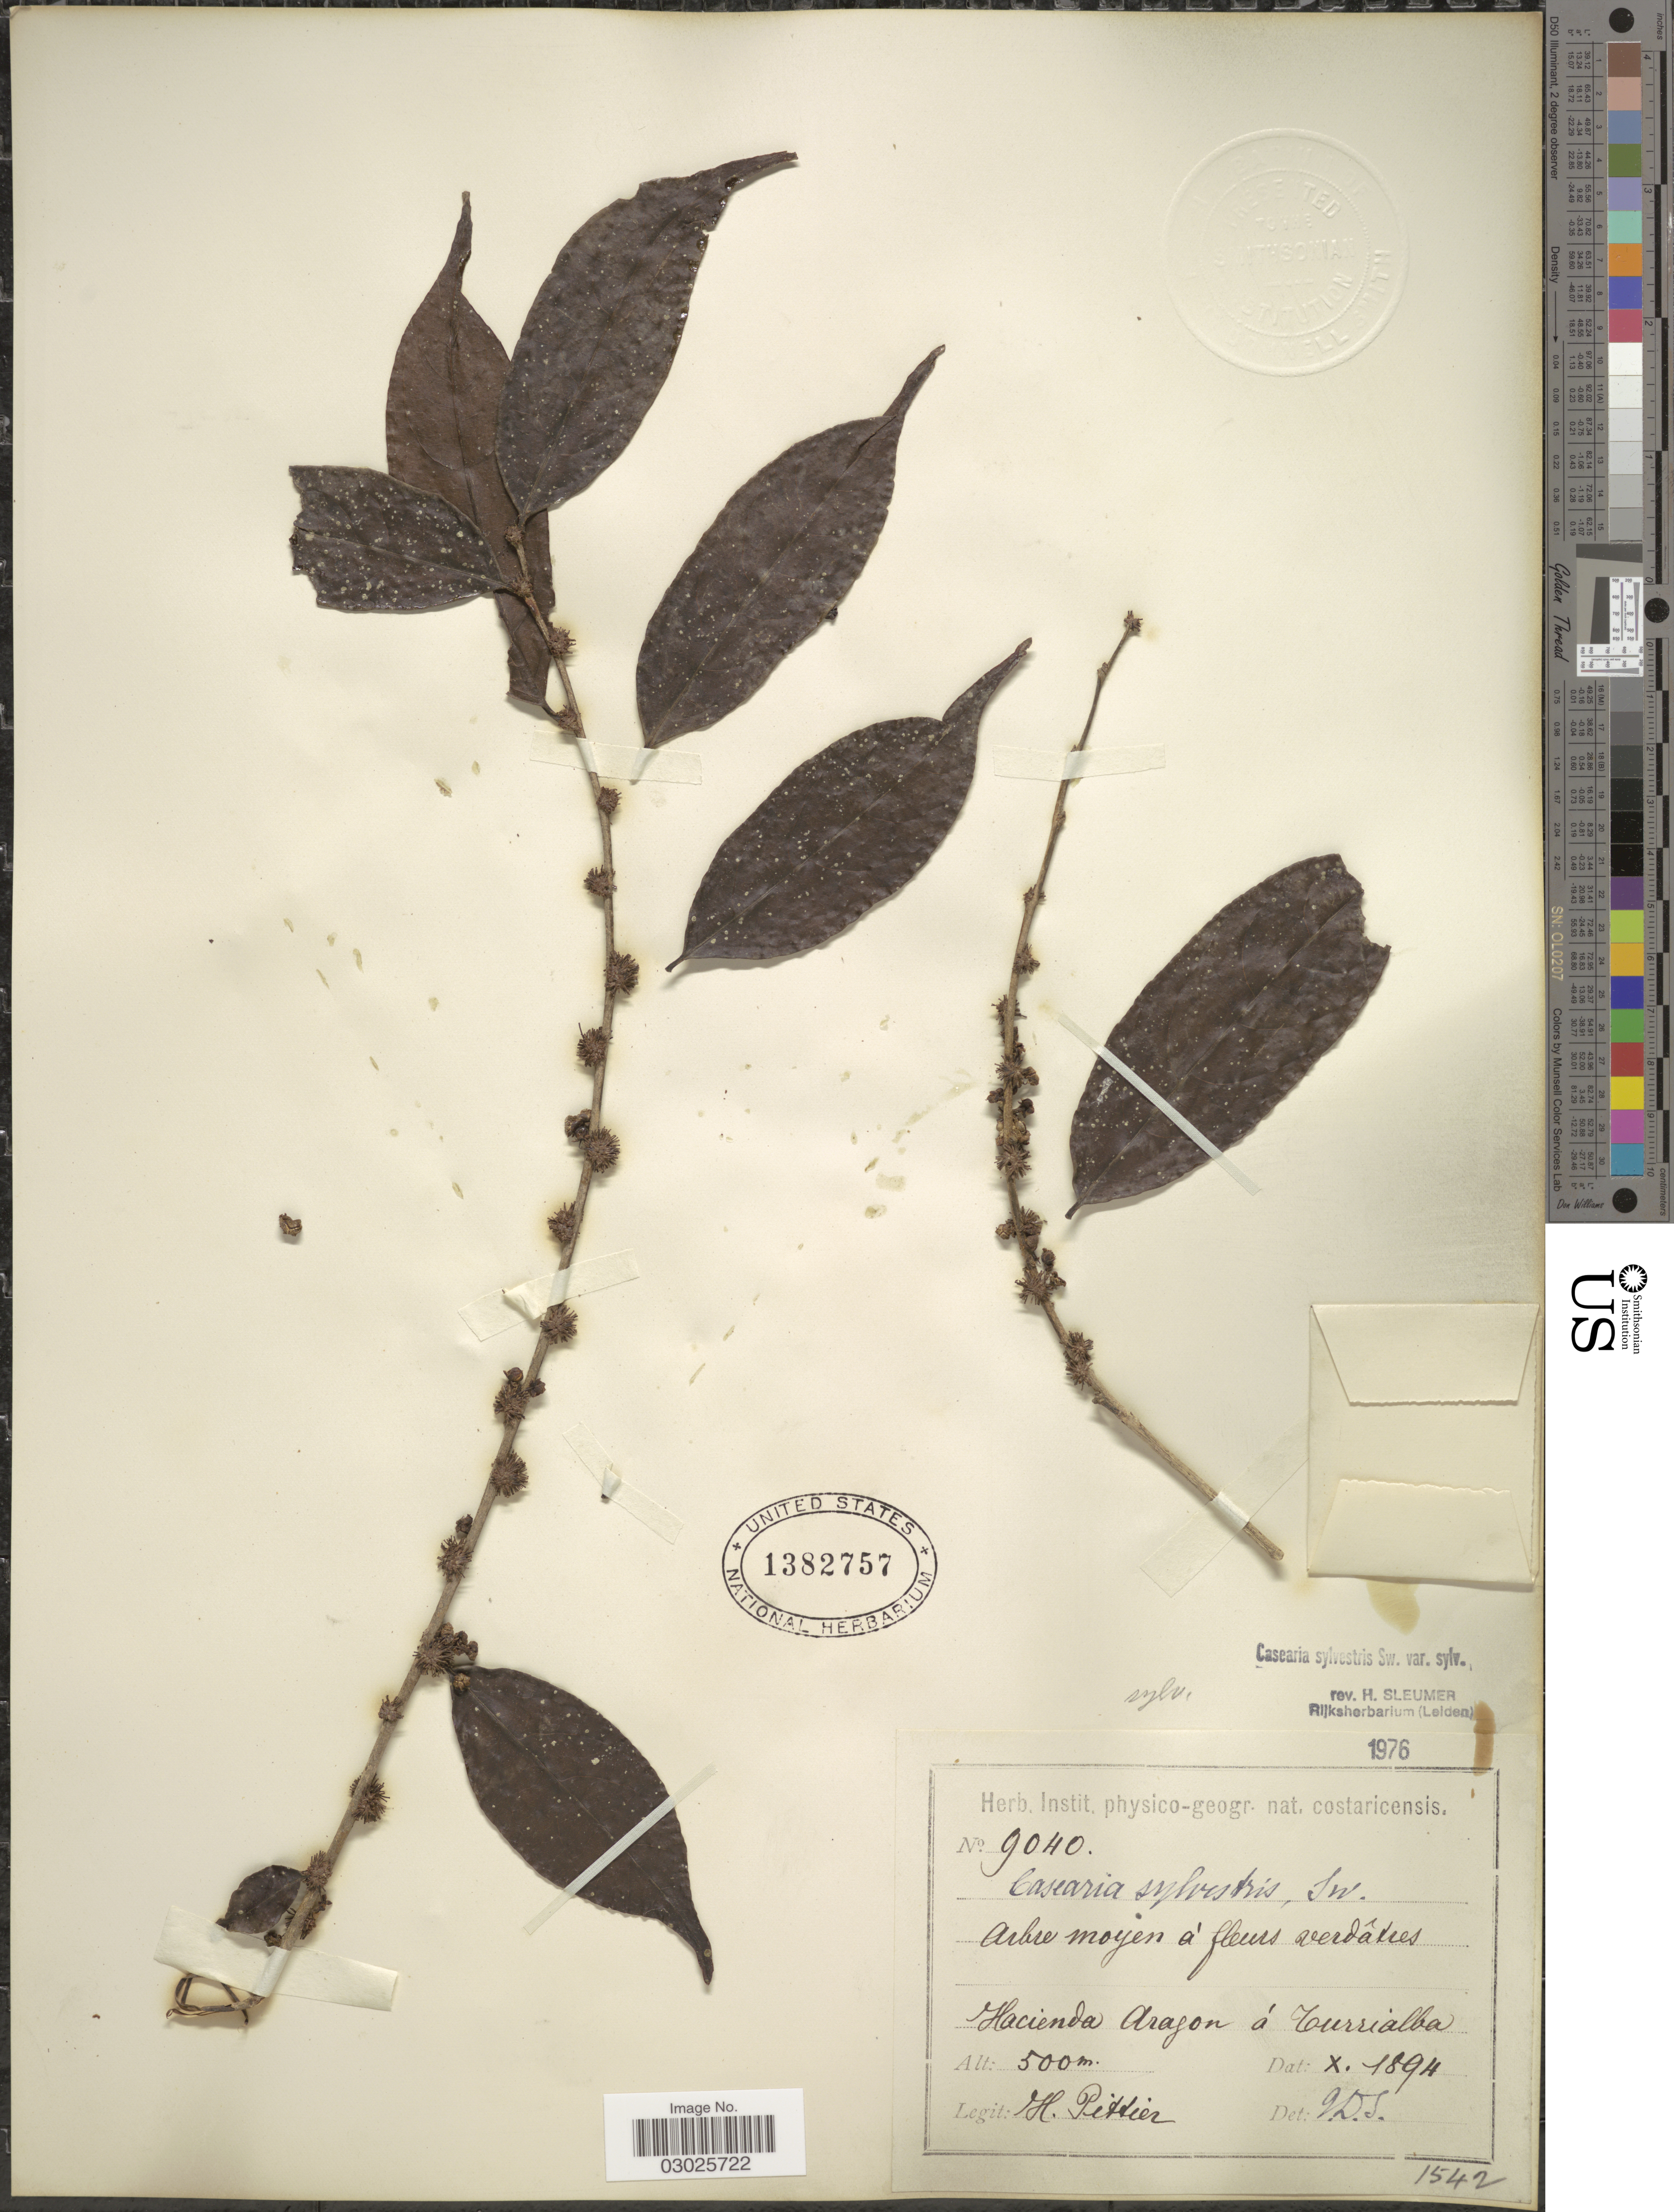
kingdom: Plantae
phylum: Tracheophyta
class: Magnoliopsida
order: Malpighiales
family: Salicaceae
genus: Casearia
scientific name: Casearia sylvestris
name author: Sw.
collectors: H. F. Pittier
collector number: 9040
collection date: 1894-10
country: Costa Rica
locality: Hacienda Aragon á Turrialba.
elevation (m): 500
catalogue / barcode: US 1382757